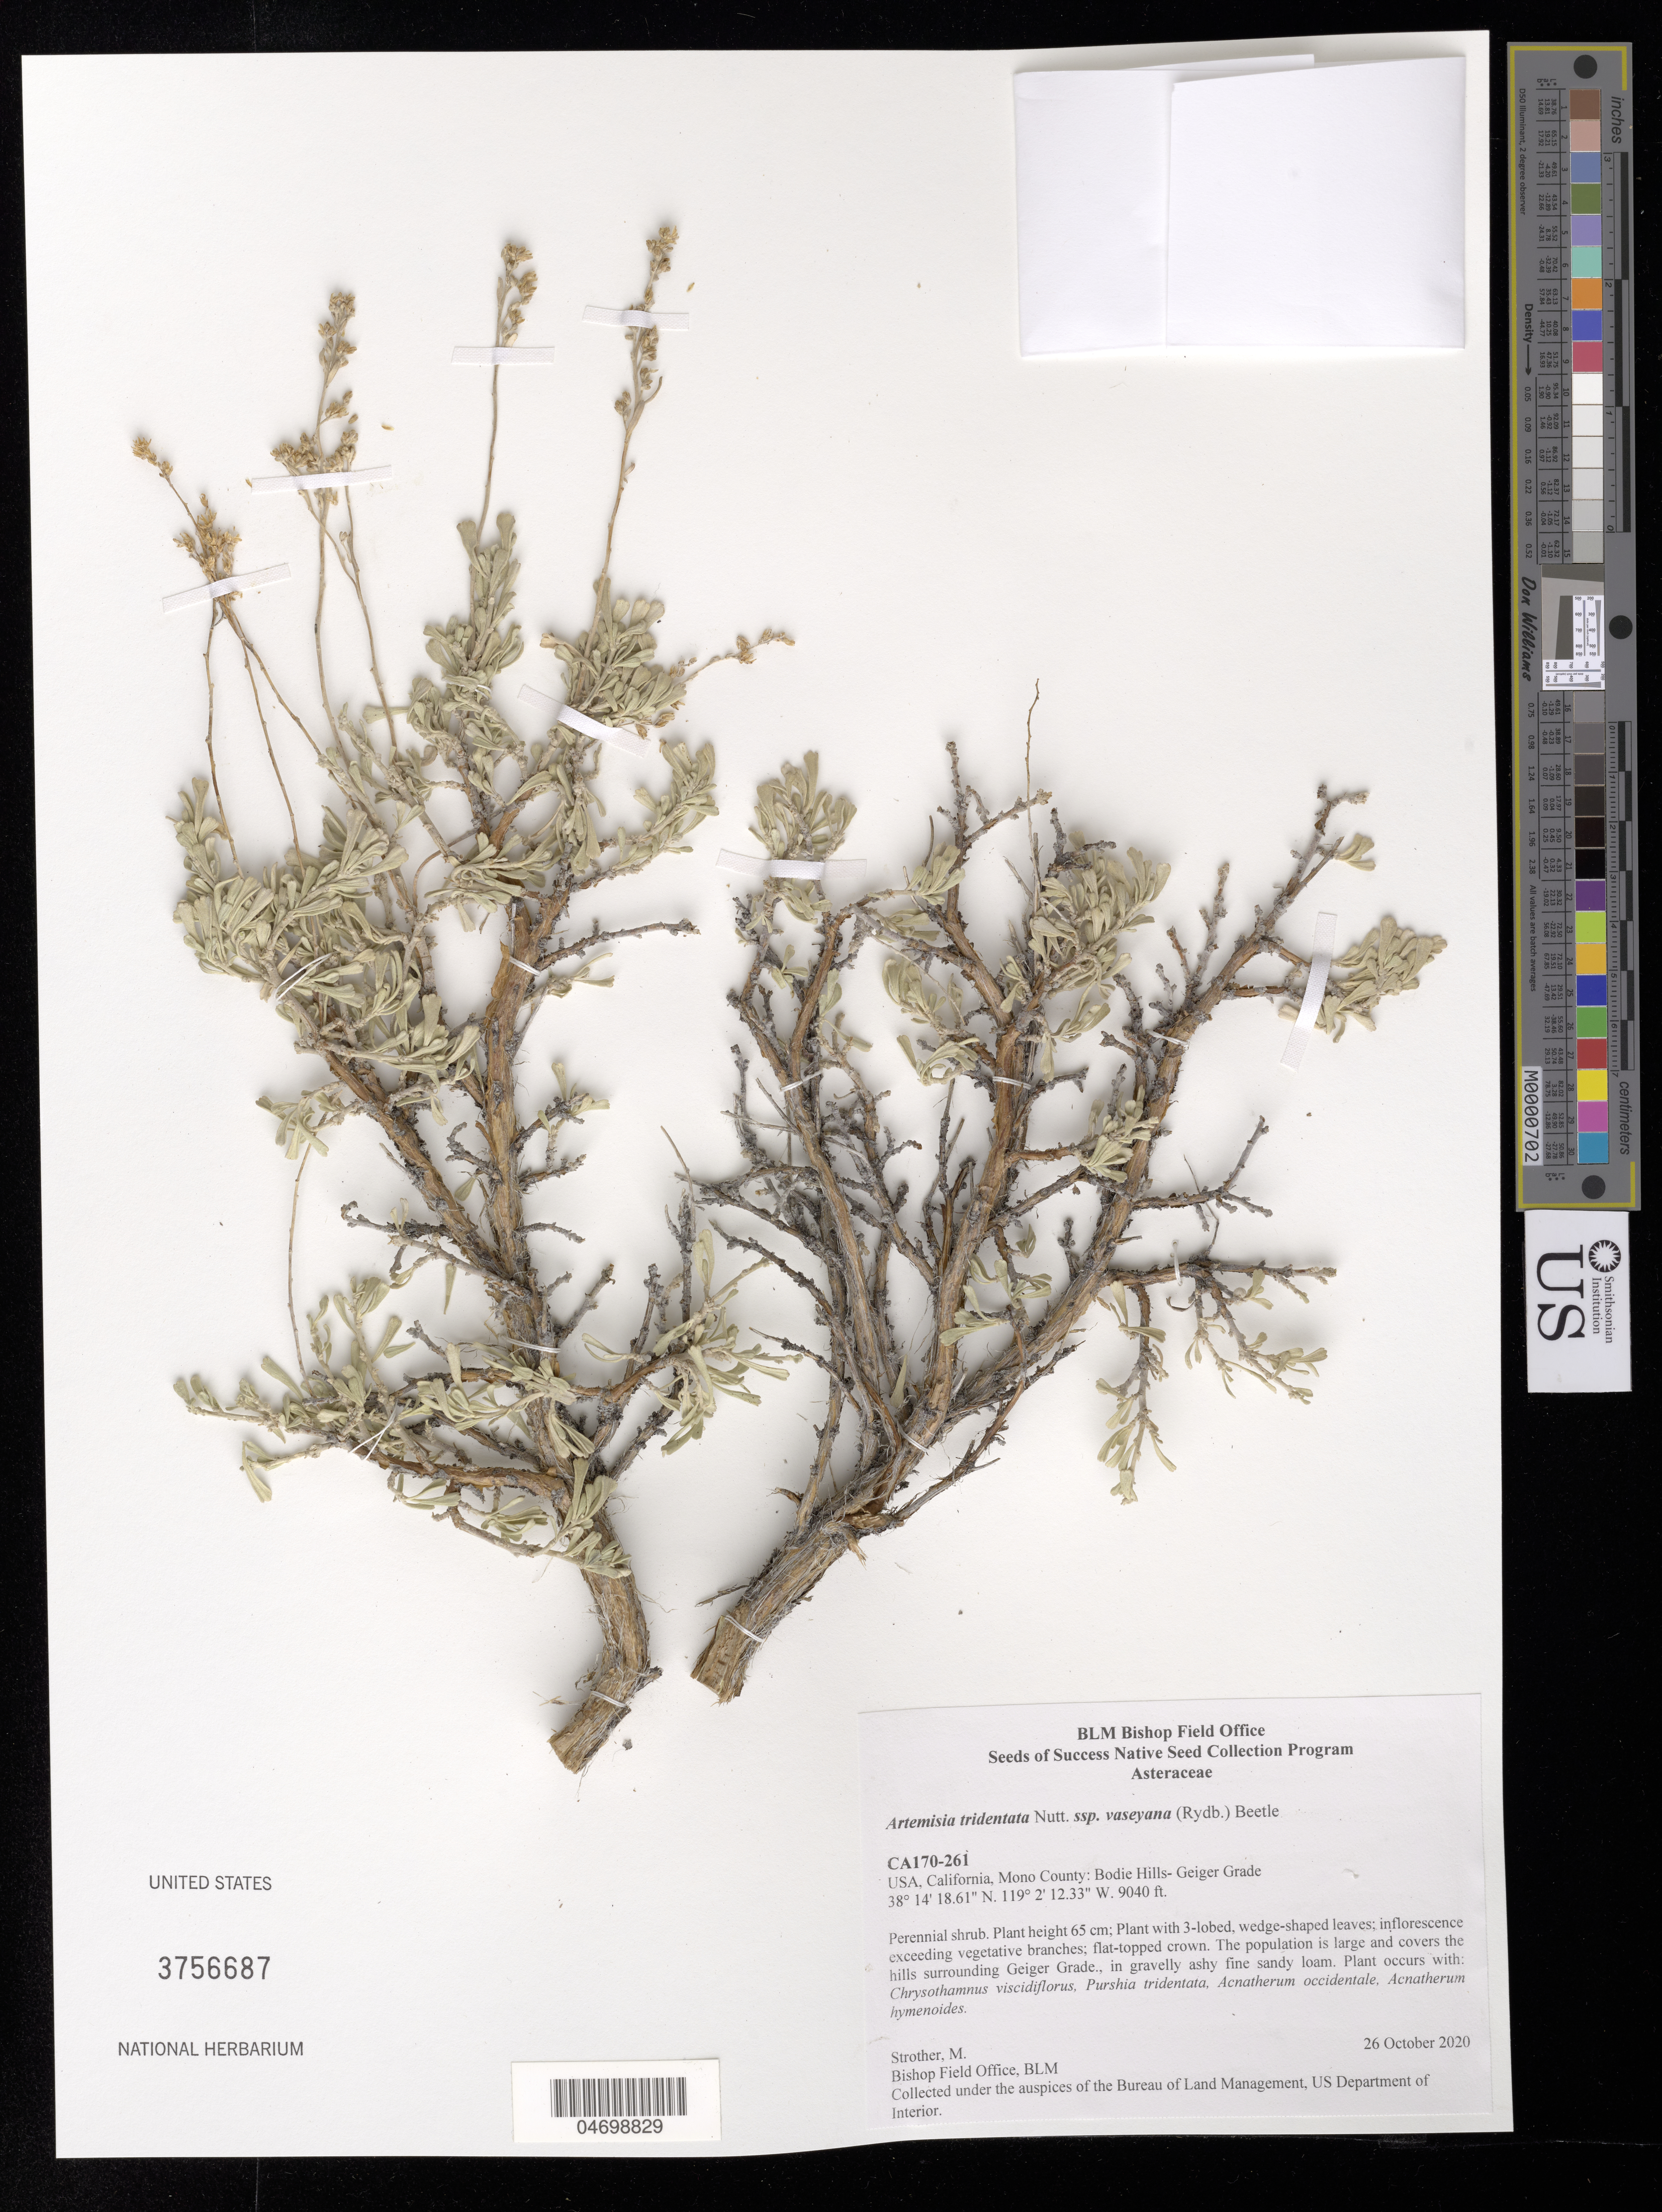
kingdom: Plantae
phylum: Tracheophyta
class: Magnoliopsida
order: Asterales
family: Asteraceae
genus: Artemisia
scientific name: Artemisia tridentata subsp. vaseyana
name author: (Rydb.) Beetle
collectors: M. Strother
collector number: CA170-261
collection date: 2020-10-26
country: United States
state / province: California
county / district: Mono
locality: Bodie-Hills - Geiger Grade.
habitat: Gravelly ashy sandy loam. With Purshia tridentata, Acnatherum occidentale, etc.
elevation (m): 2755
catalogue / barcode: US 3756687